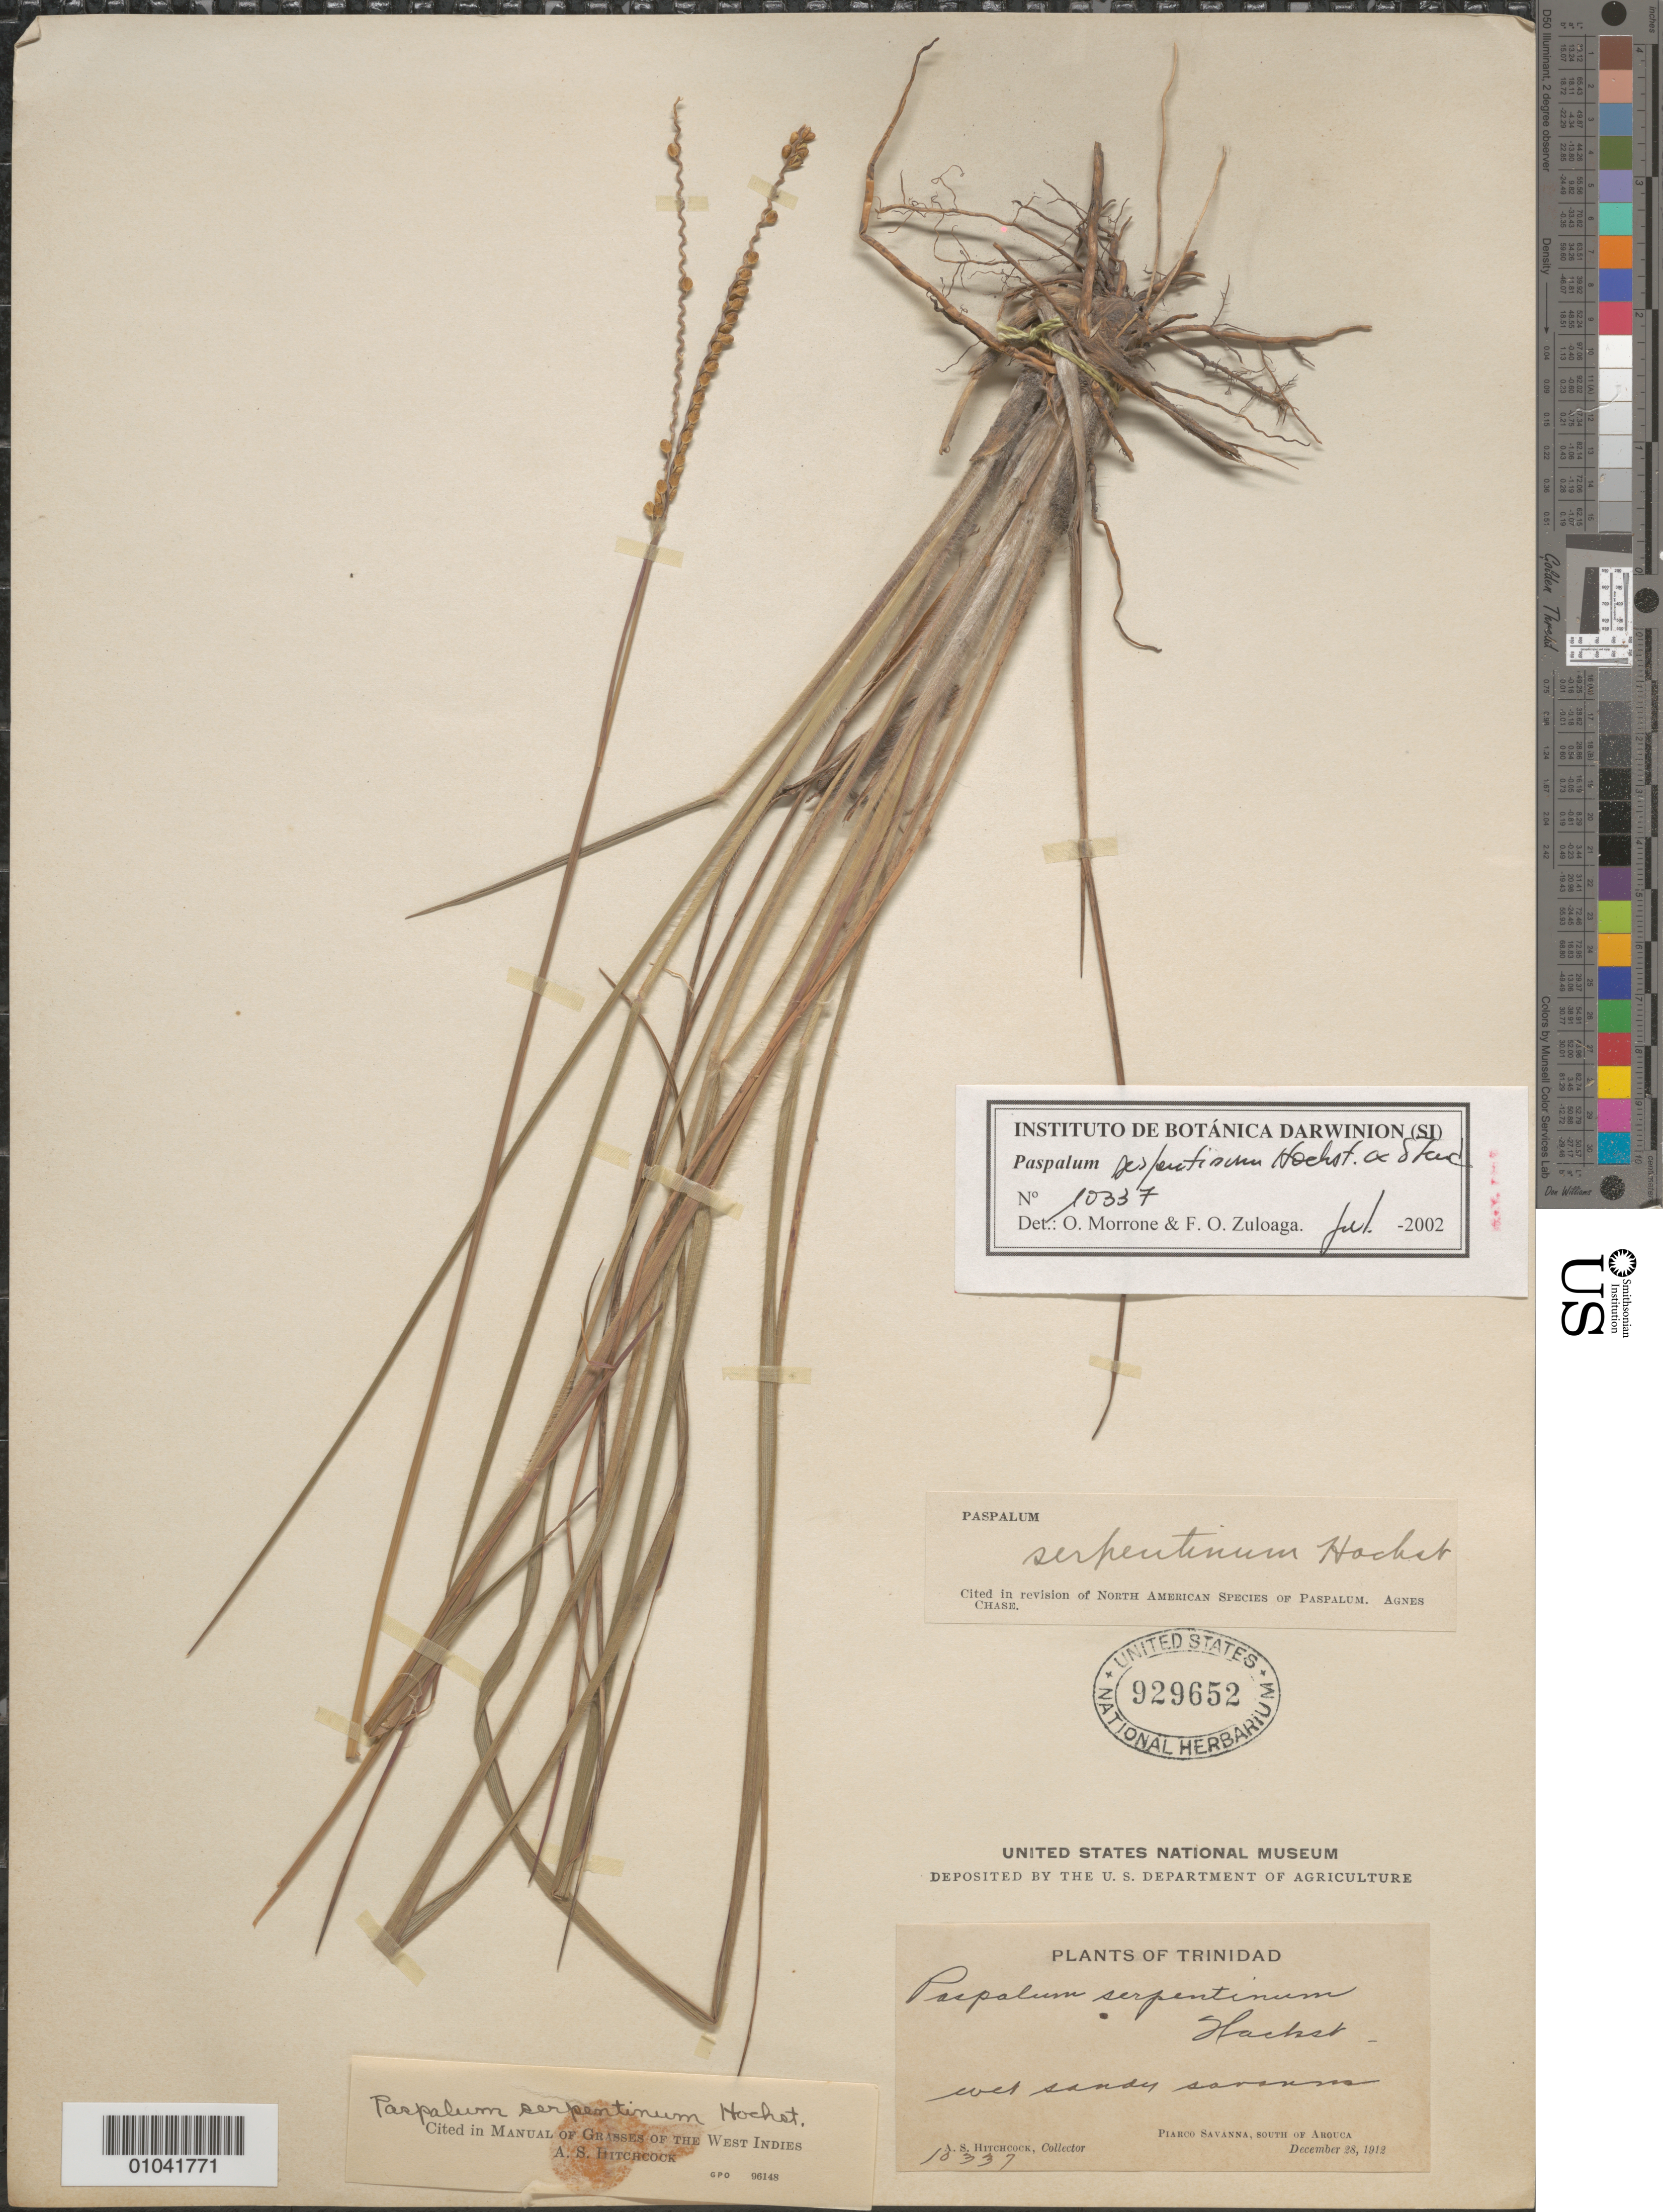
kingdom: Plantae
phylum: Tracheophyta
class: Liliopsida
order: Poales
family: Poaceae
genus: Paspalum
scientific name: Paspalum serpentinum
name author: Hochst. ex Steud.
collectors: A. S. Hitchcock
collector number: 10337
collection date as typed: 28 Dec 1912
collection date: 1912-12-28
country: Trinidad and Tobago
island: Trinidad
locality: Piarco Savanna, S of Arouca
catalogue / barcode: US 929652